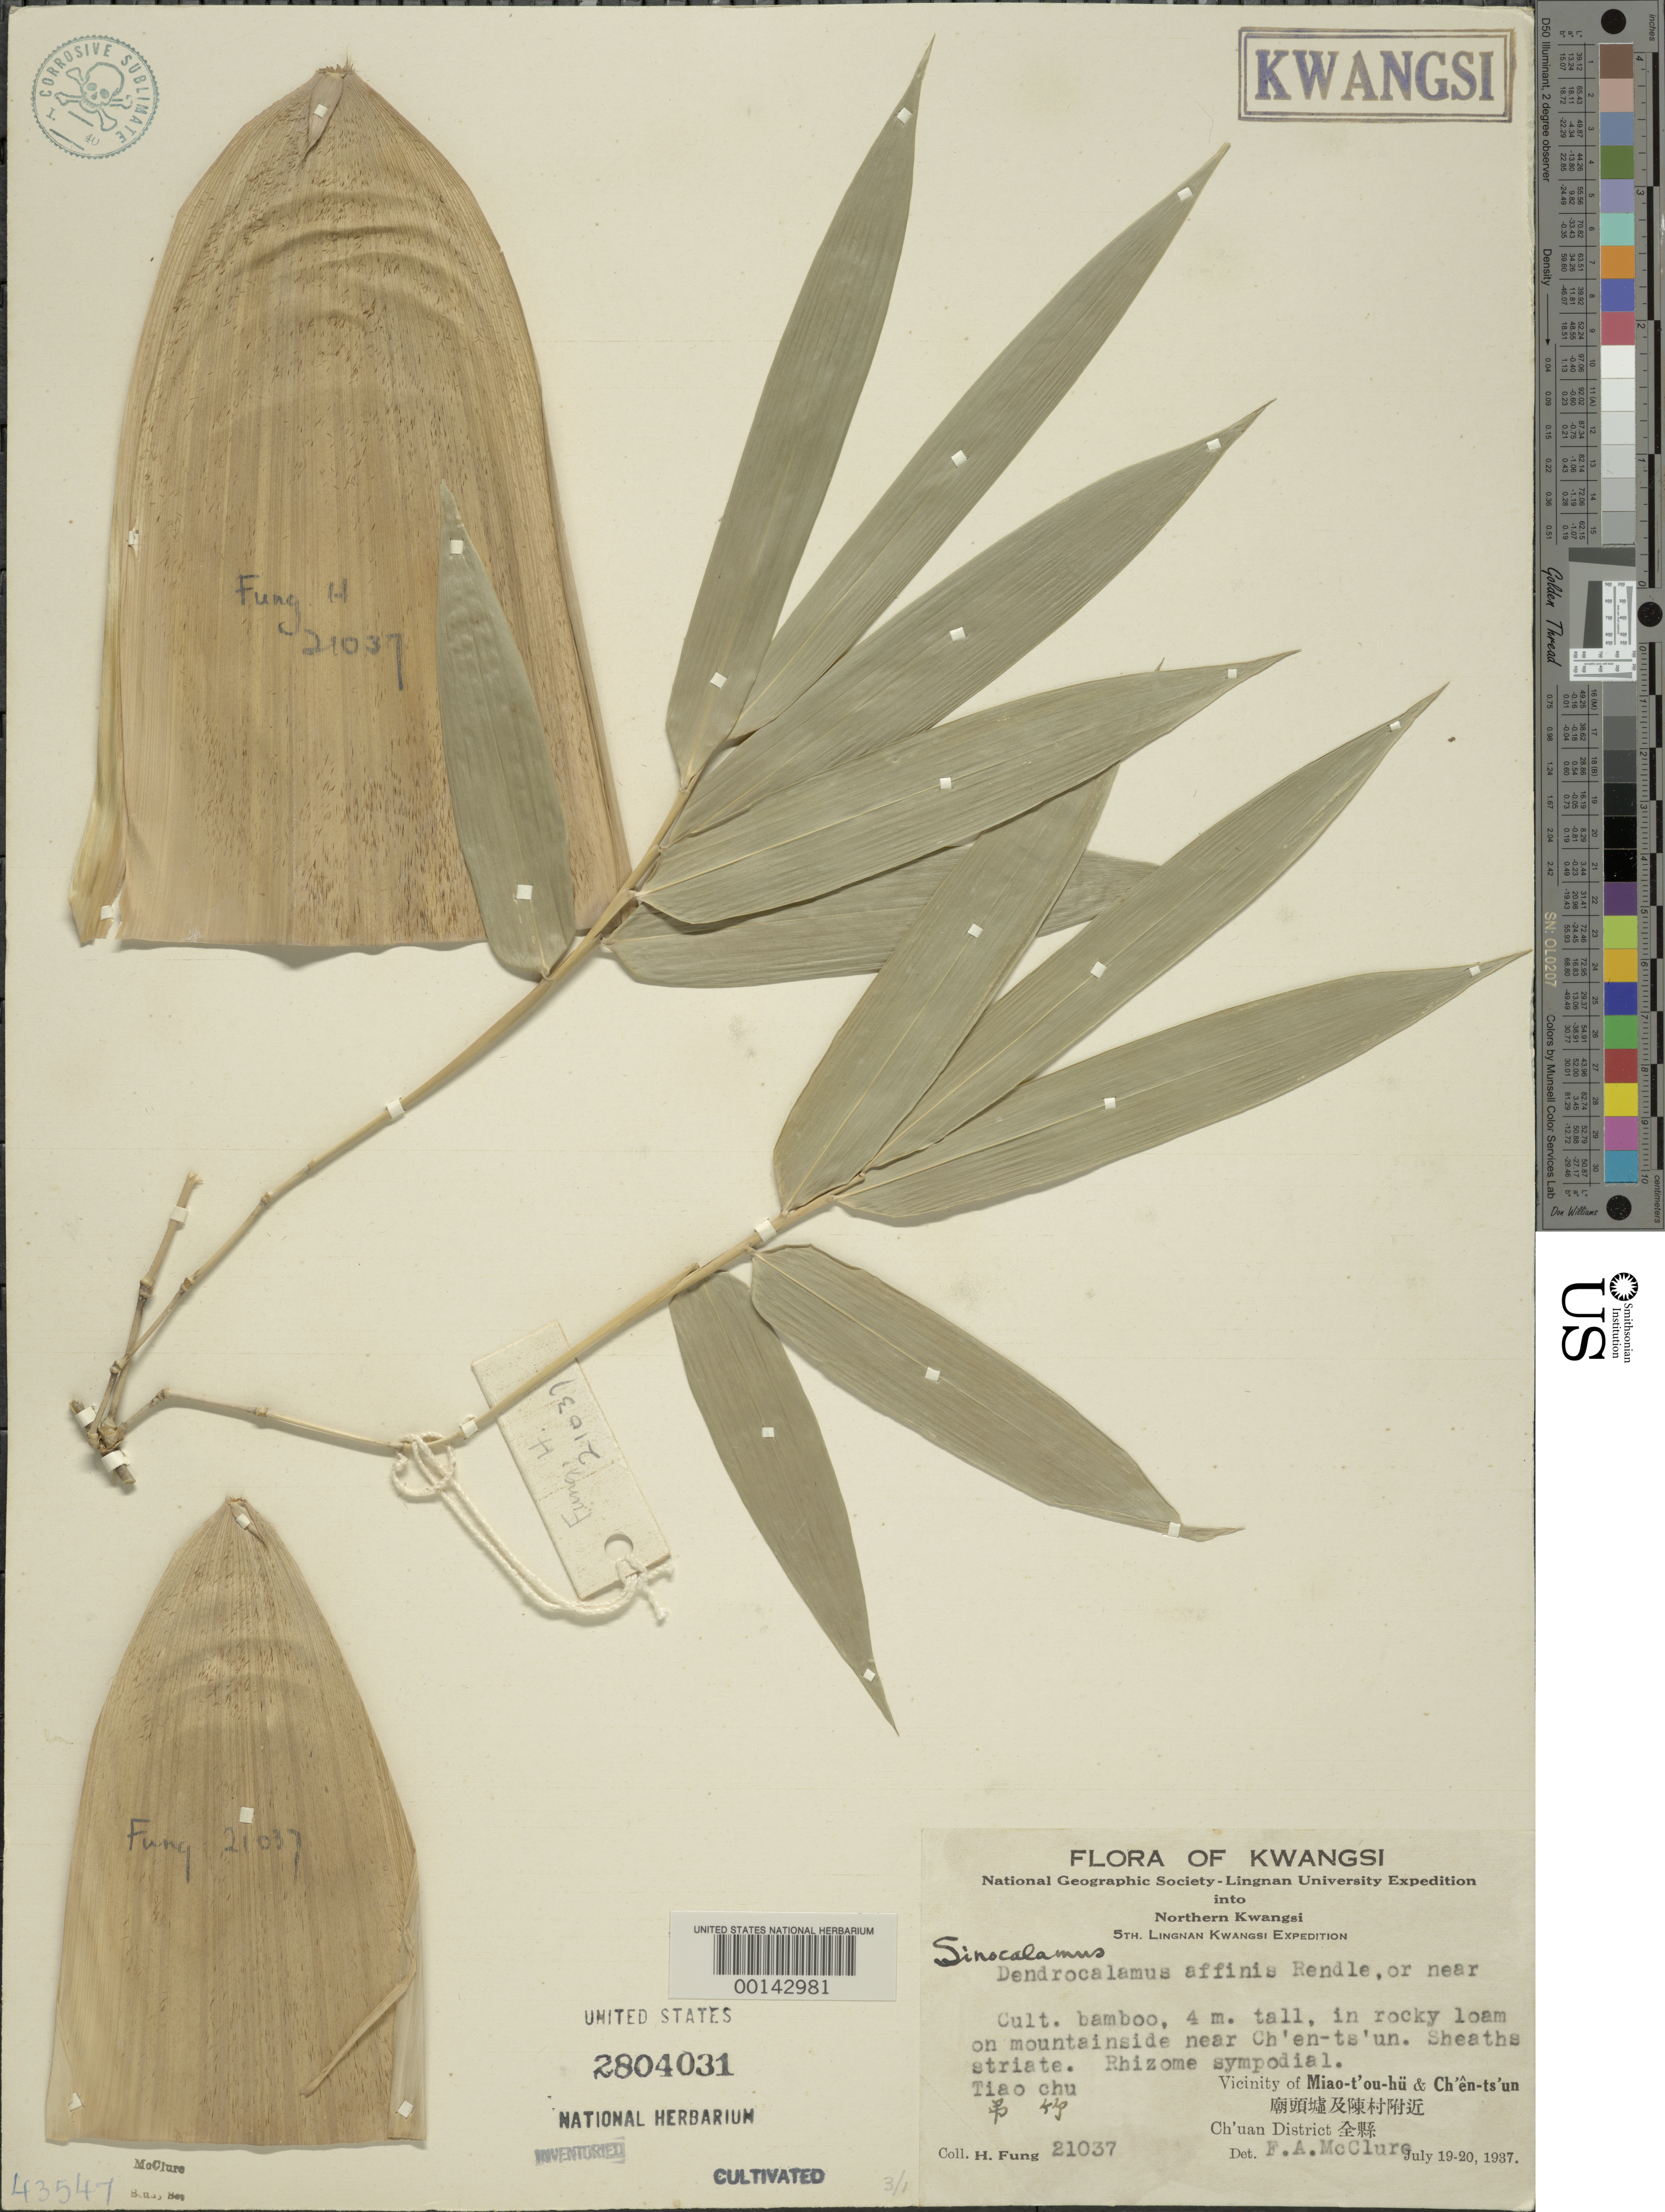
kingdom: Plantae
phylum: Tracheophyta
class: Liliopsida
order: Poales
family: Poaceae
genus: Sinocalamus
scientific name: Sinocalamus sp.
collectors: H. L. Fung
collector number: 21037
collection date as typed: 19 Jul 1937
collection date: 1937-07-19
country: China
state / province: Jiangxi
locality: Ch'uan, miao-t'ou-hu/ch'en-ts'un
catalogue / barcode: US 2804031